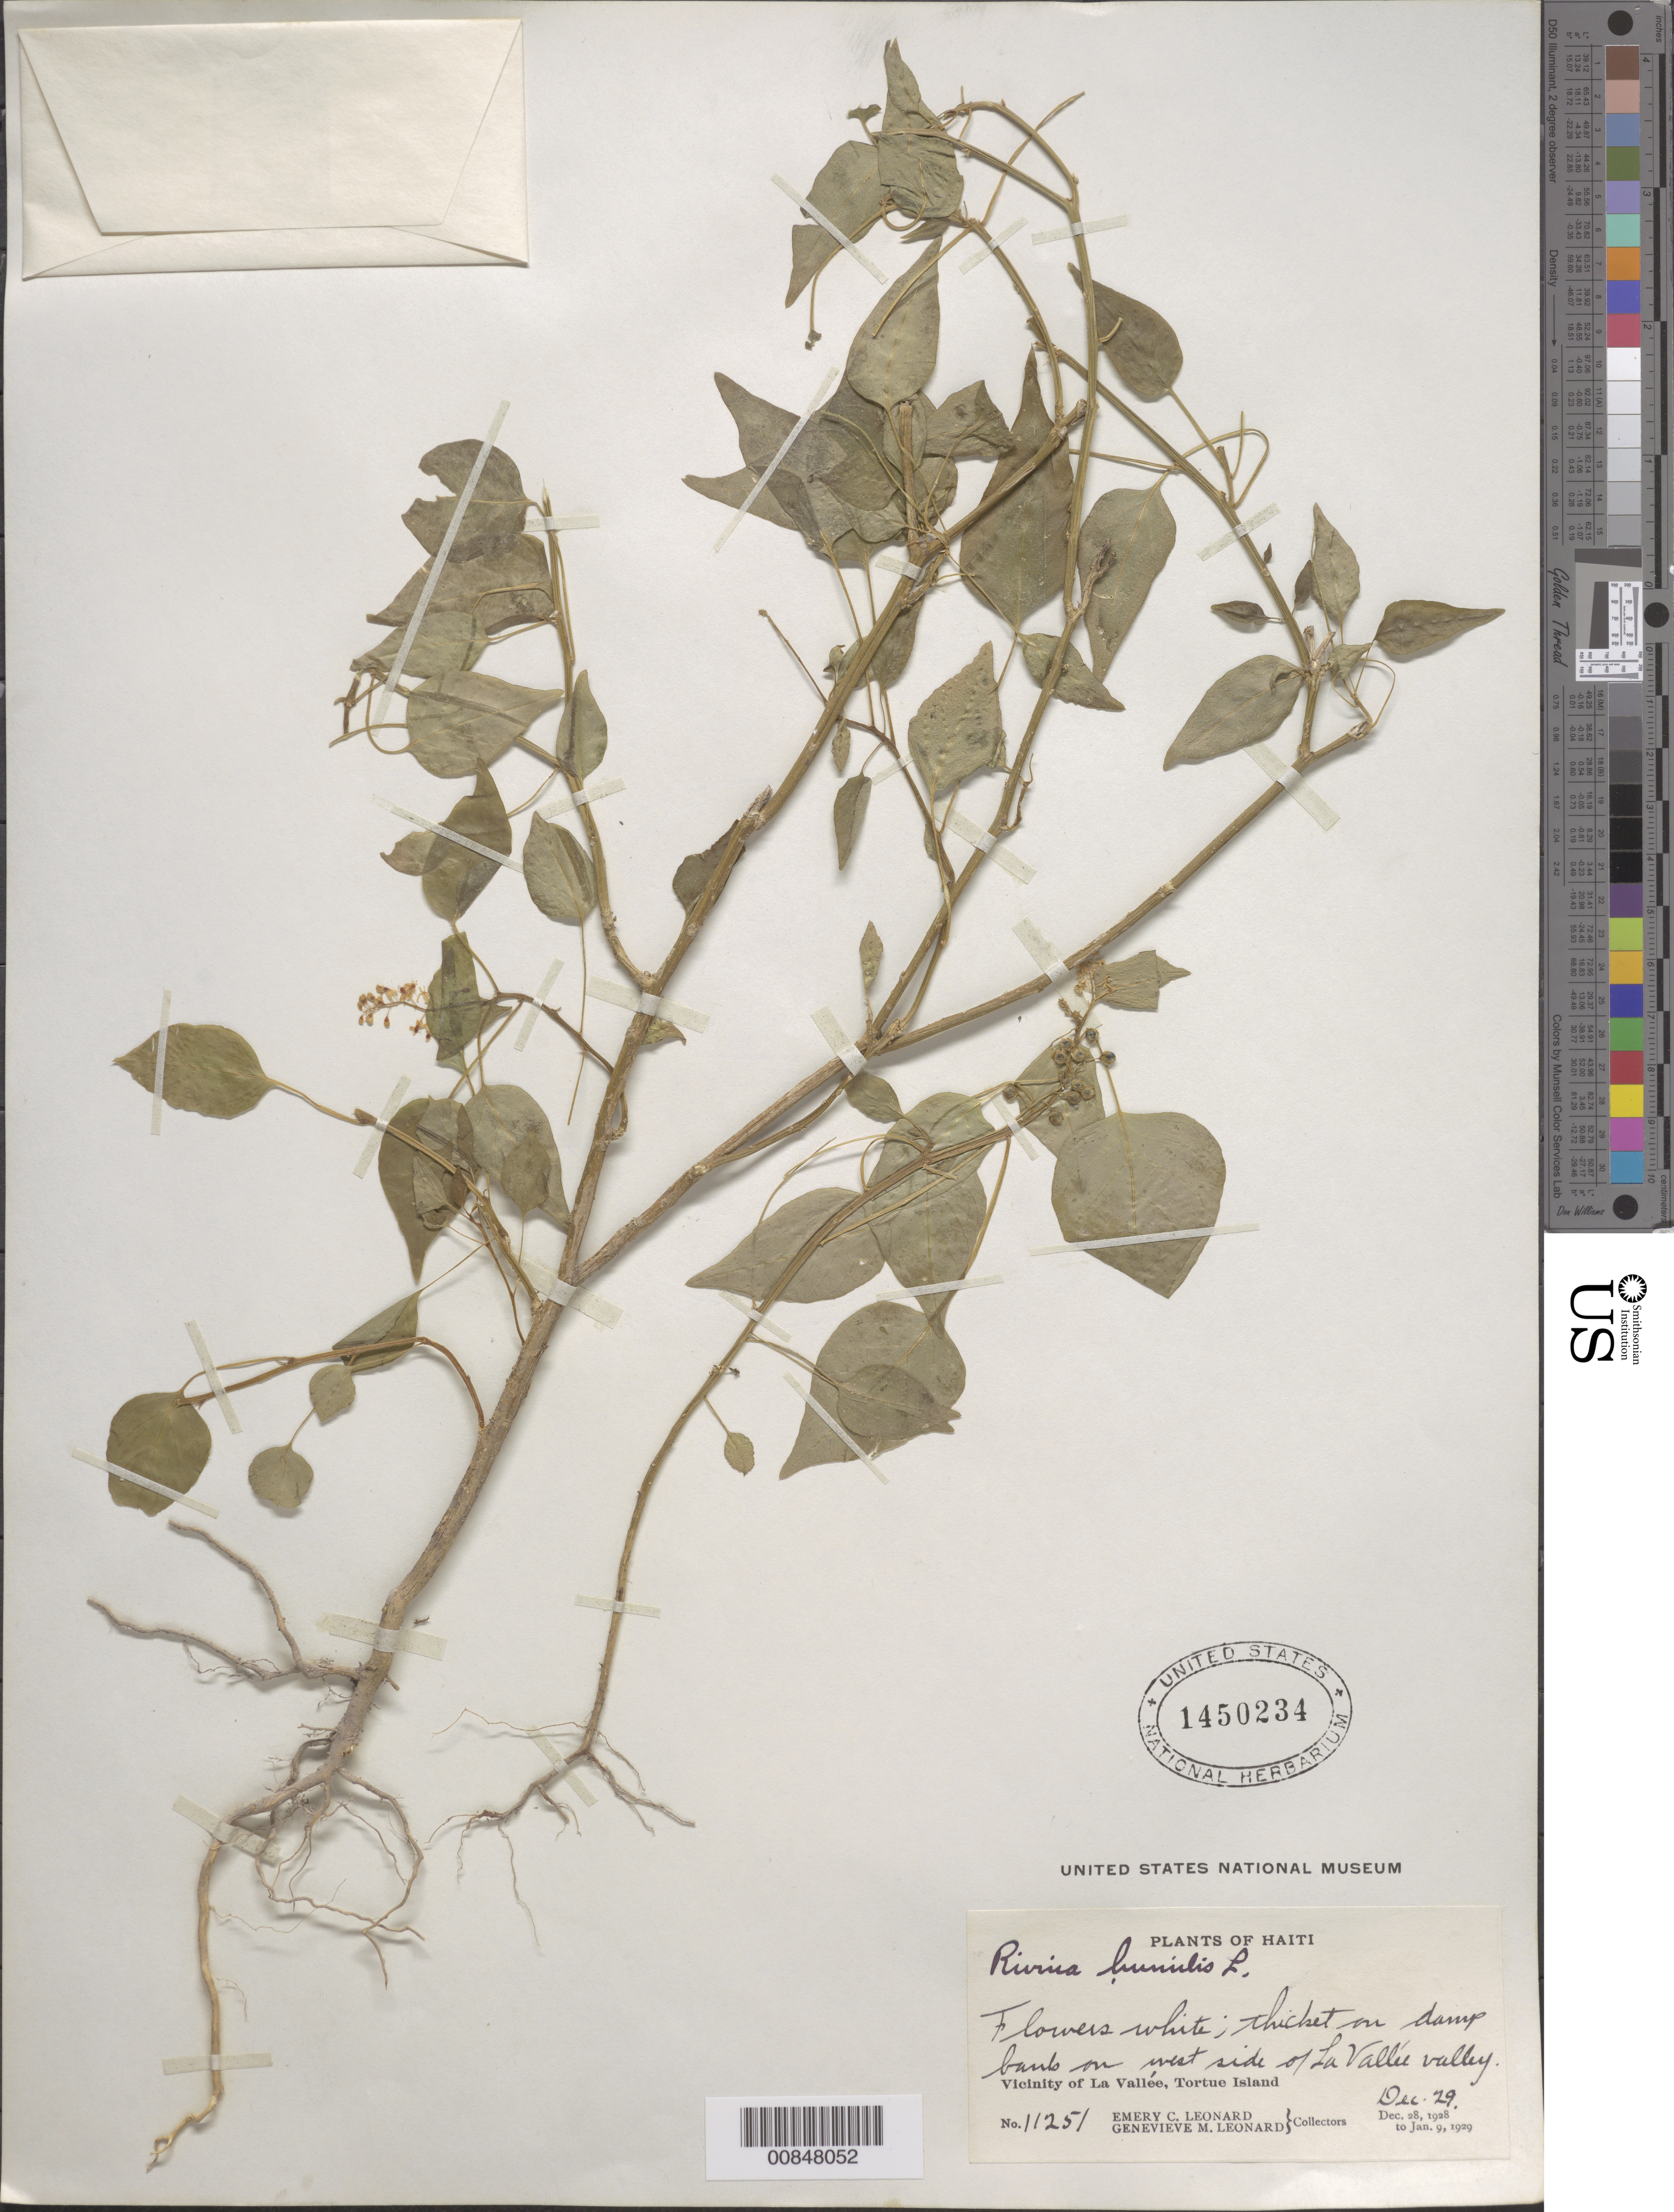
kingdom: Plantae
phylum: Tracheophyta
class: Magnoliopsida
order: Caryophyllales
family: Phytolaccaceae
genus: Rivina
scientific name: Rivina humilis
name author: L.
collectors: E. C. Leonard & G. M. Leonard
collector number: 11251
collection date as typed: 29 Dec 1928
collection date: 1928-12-29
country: Haiti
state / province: Nord-Óuest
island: Île de la Tortue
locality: Vicinity of La Vallée, Tortue Island. On west side of La Vallée Valley.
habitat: Thicket on damp bank.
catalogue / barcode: US 1450234